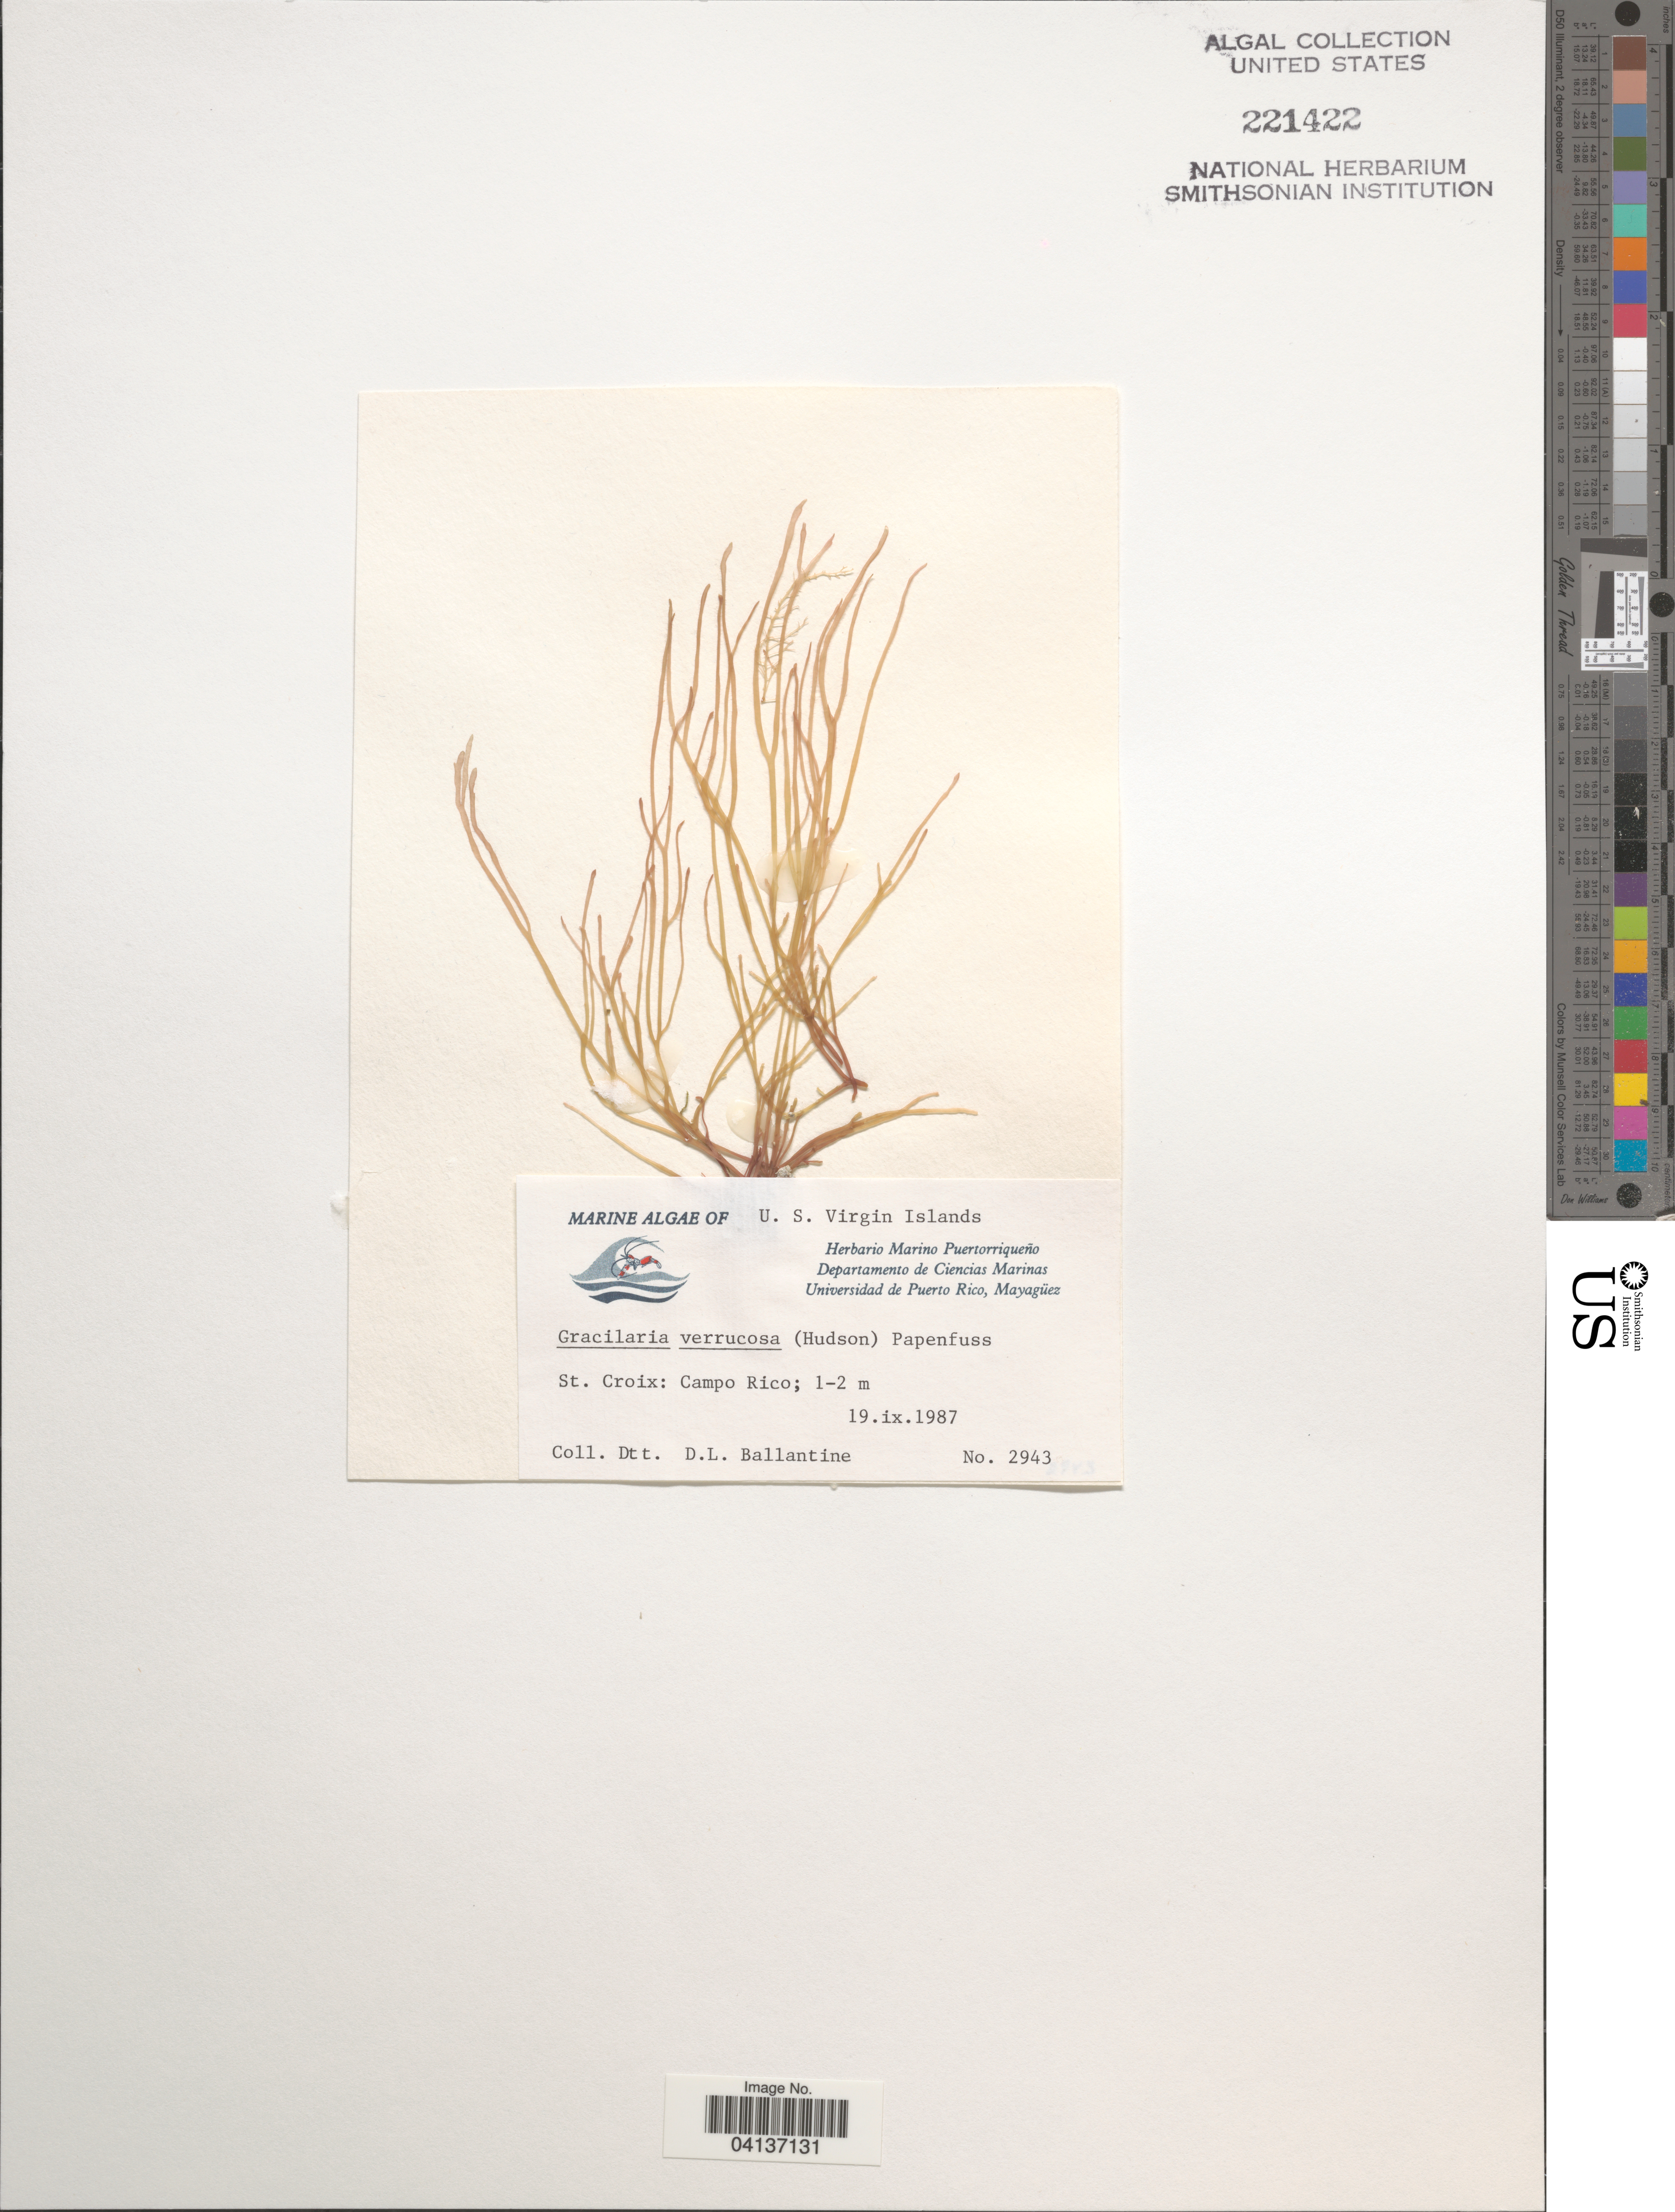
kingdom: Plantae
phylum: Rhodophyta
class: Florideophyceae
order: Gracilariales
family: Gracilariaceae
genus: Gracilariopsis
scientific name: Gracilariopsis longissima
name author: (S.G. Gmel.) Steentoft et al.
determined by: Algae name updating Project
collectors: D.L. Ballantine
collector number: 2943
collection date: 1987-09-19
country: U.S. Virgin Islands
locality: St. Croix: Campo Rico.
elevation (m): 1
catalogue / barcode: US 221422